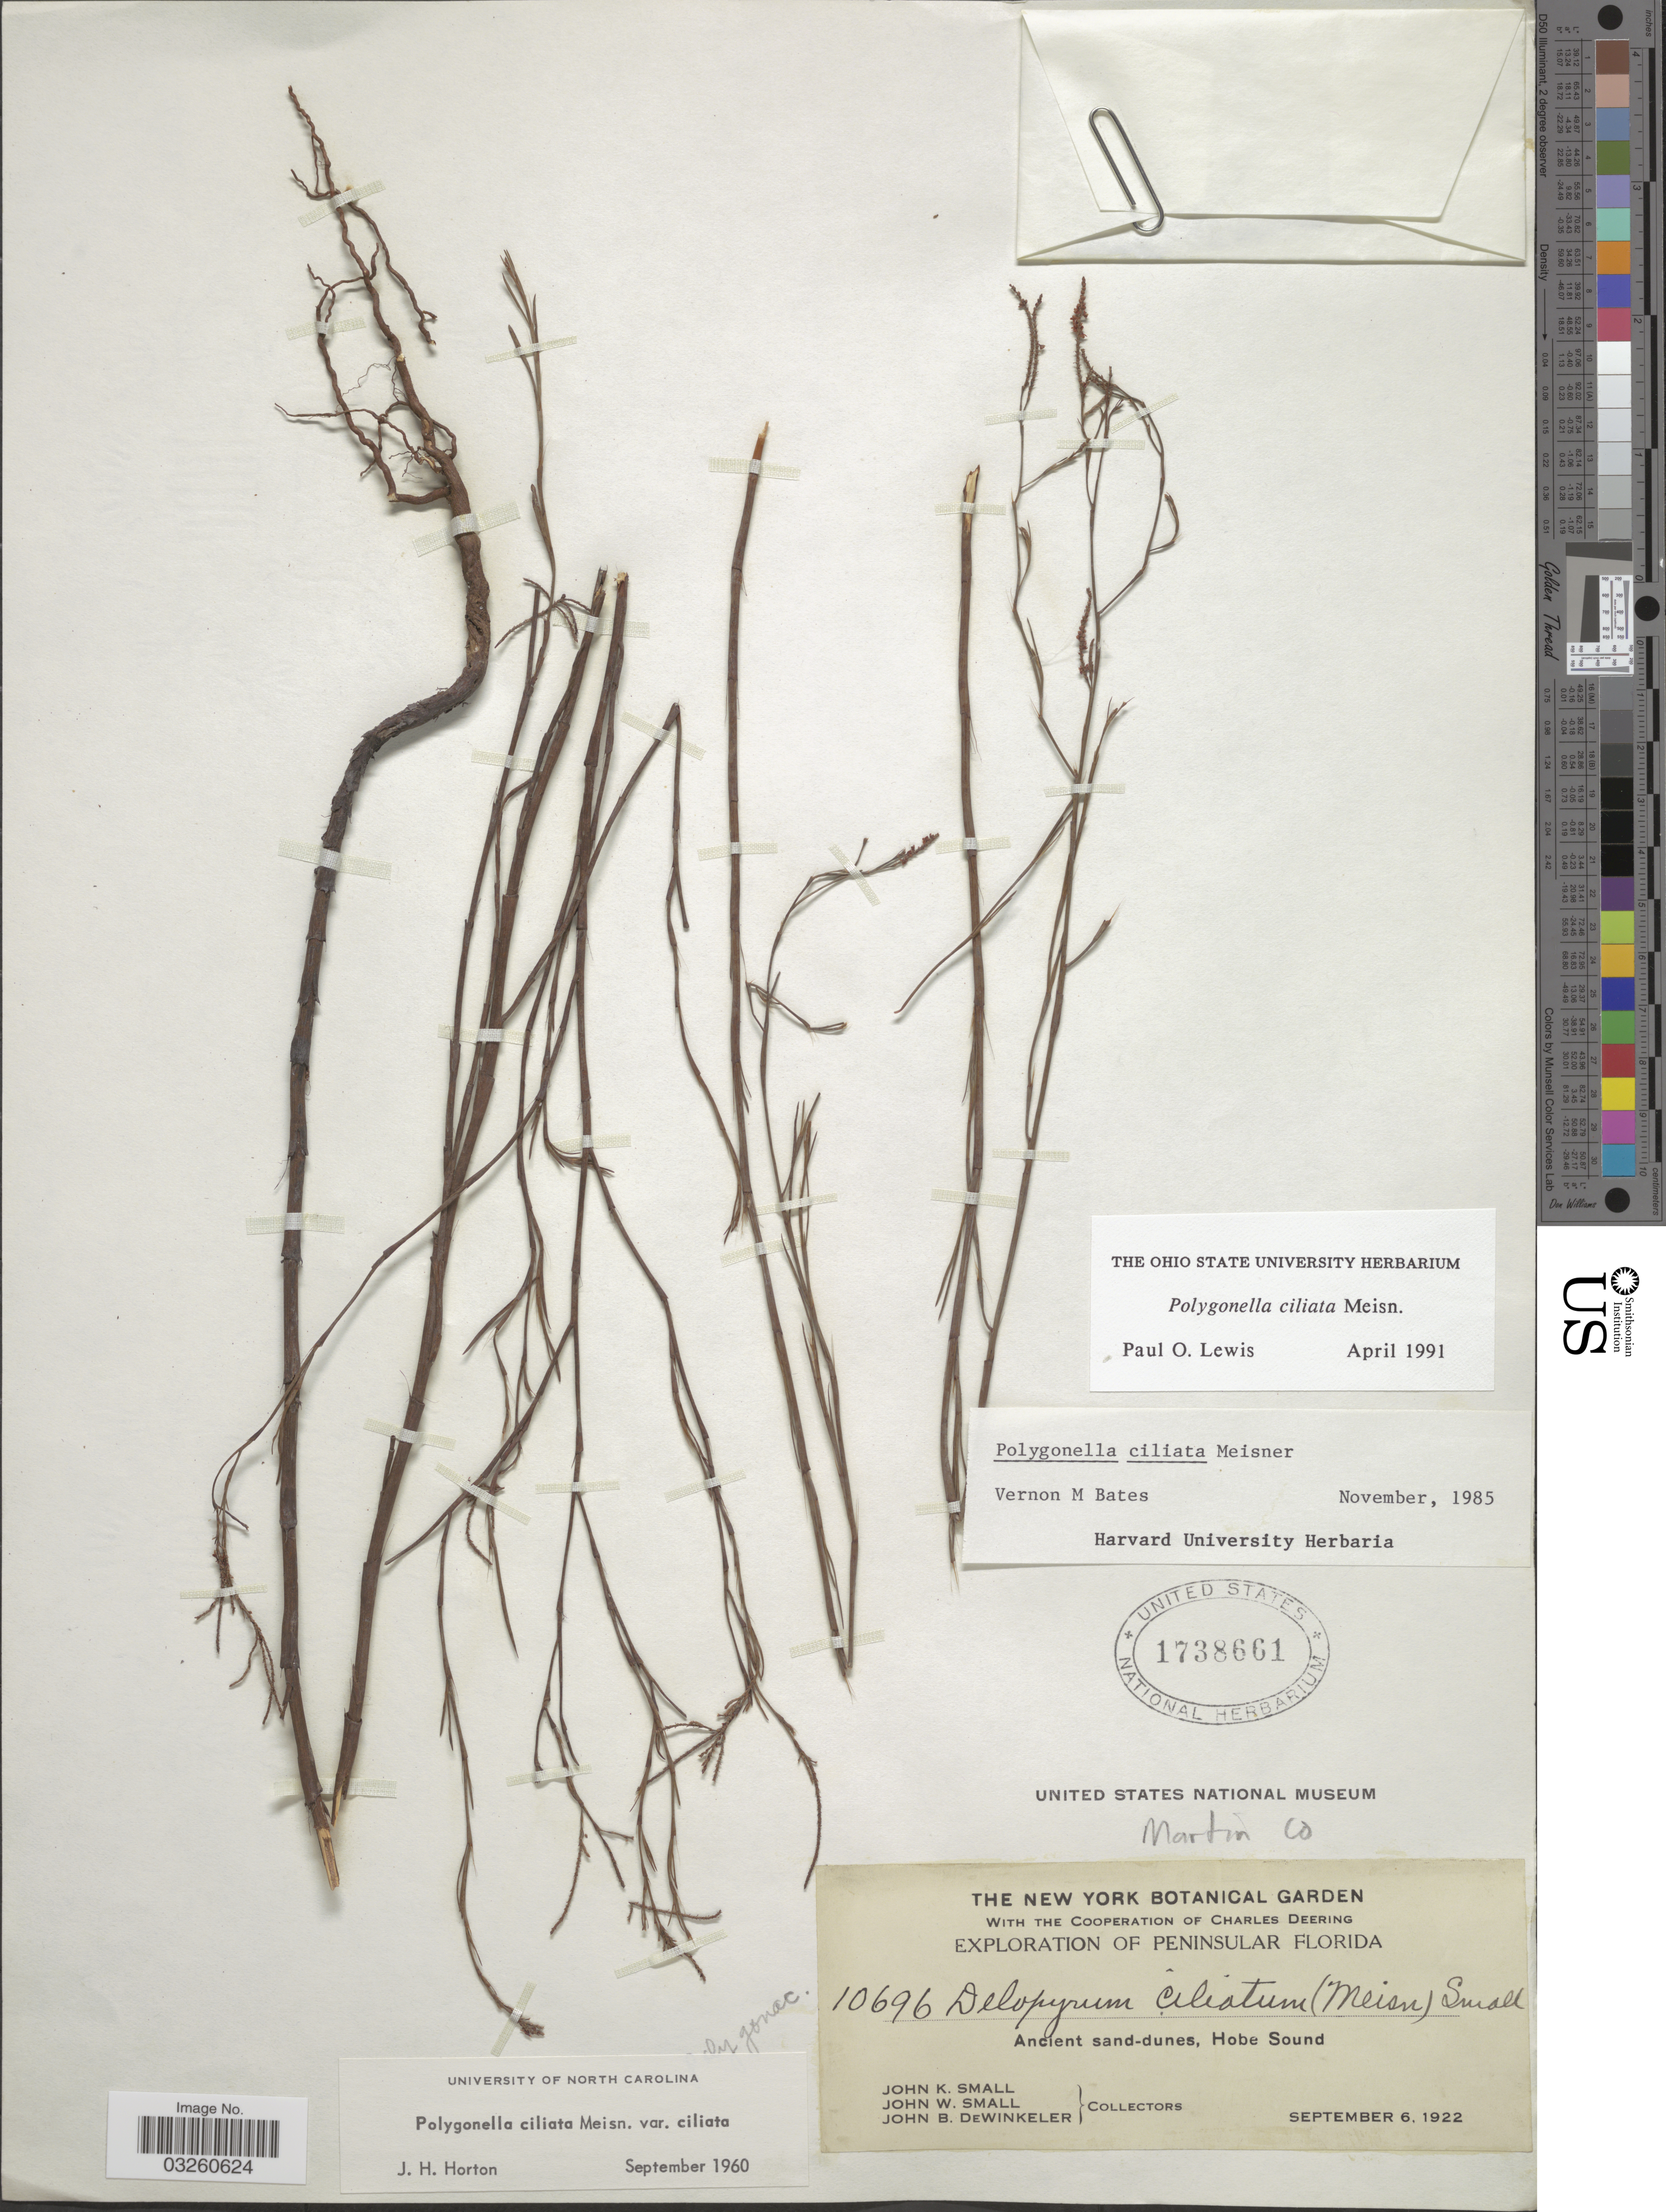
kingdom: Plantae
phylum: Tracheophyta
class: Magnoliopsida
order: Caryophyllales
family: Polygonaceae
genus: Polygonella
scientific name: Polygonella ciliata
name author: Meisn.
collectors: J. K. Small, J. Small & J. B. Dewinkeler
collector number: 10696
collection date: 1922-09-06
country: United States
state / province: Florida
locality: Peninsular Florida. Martin Co. Ancient sand-dunes, Hobe Sound.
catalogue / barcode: US 1738661